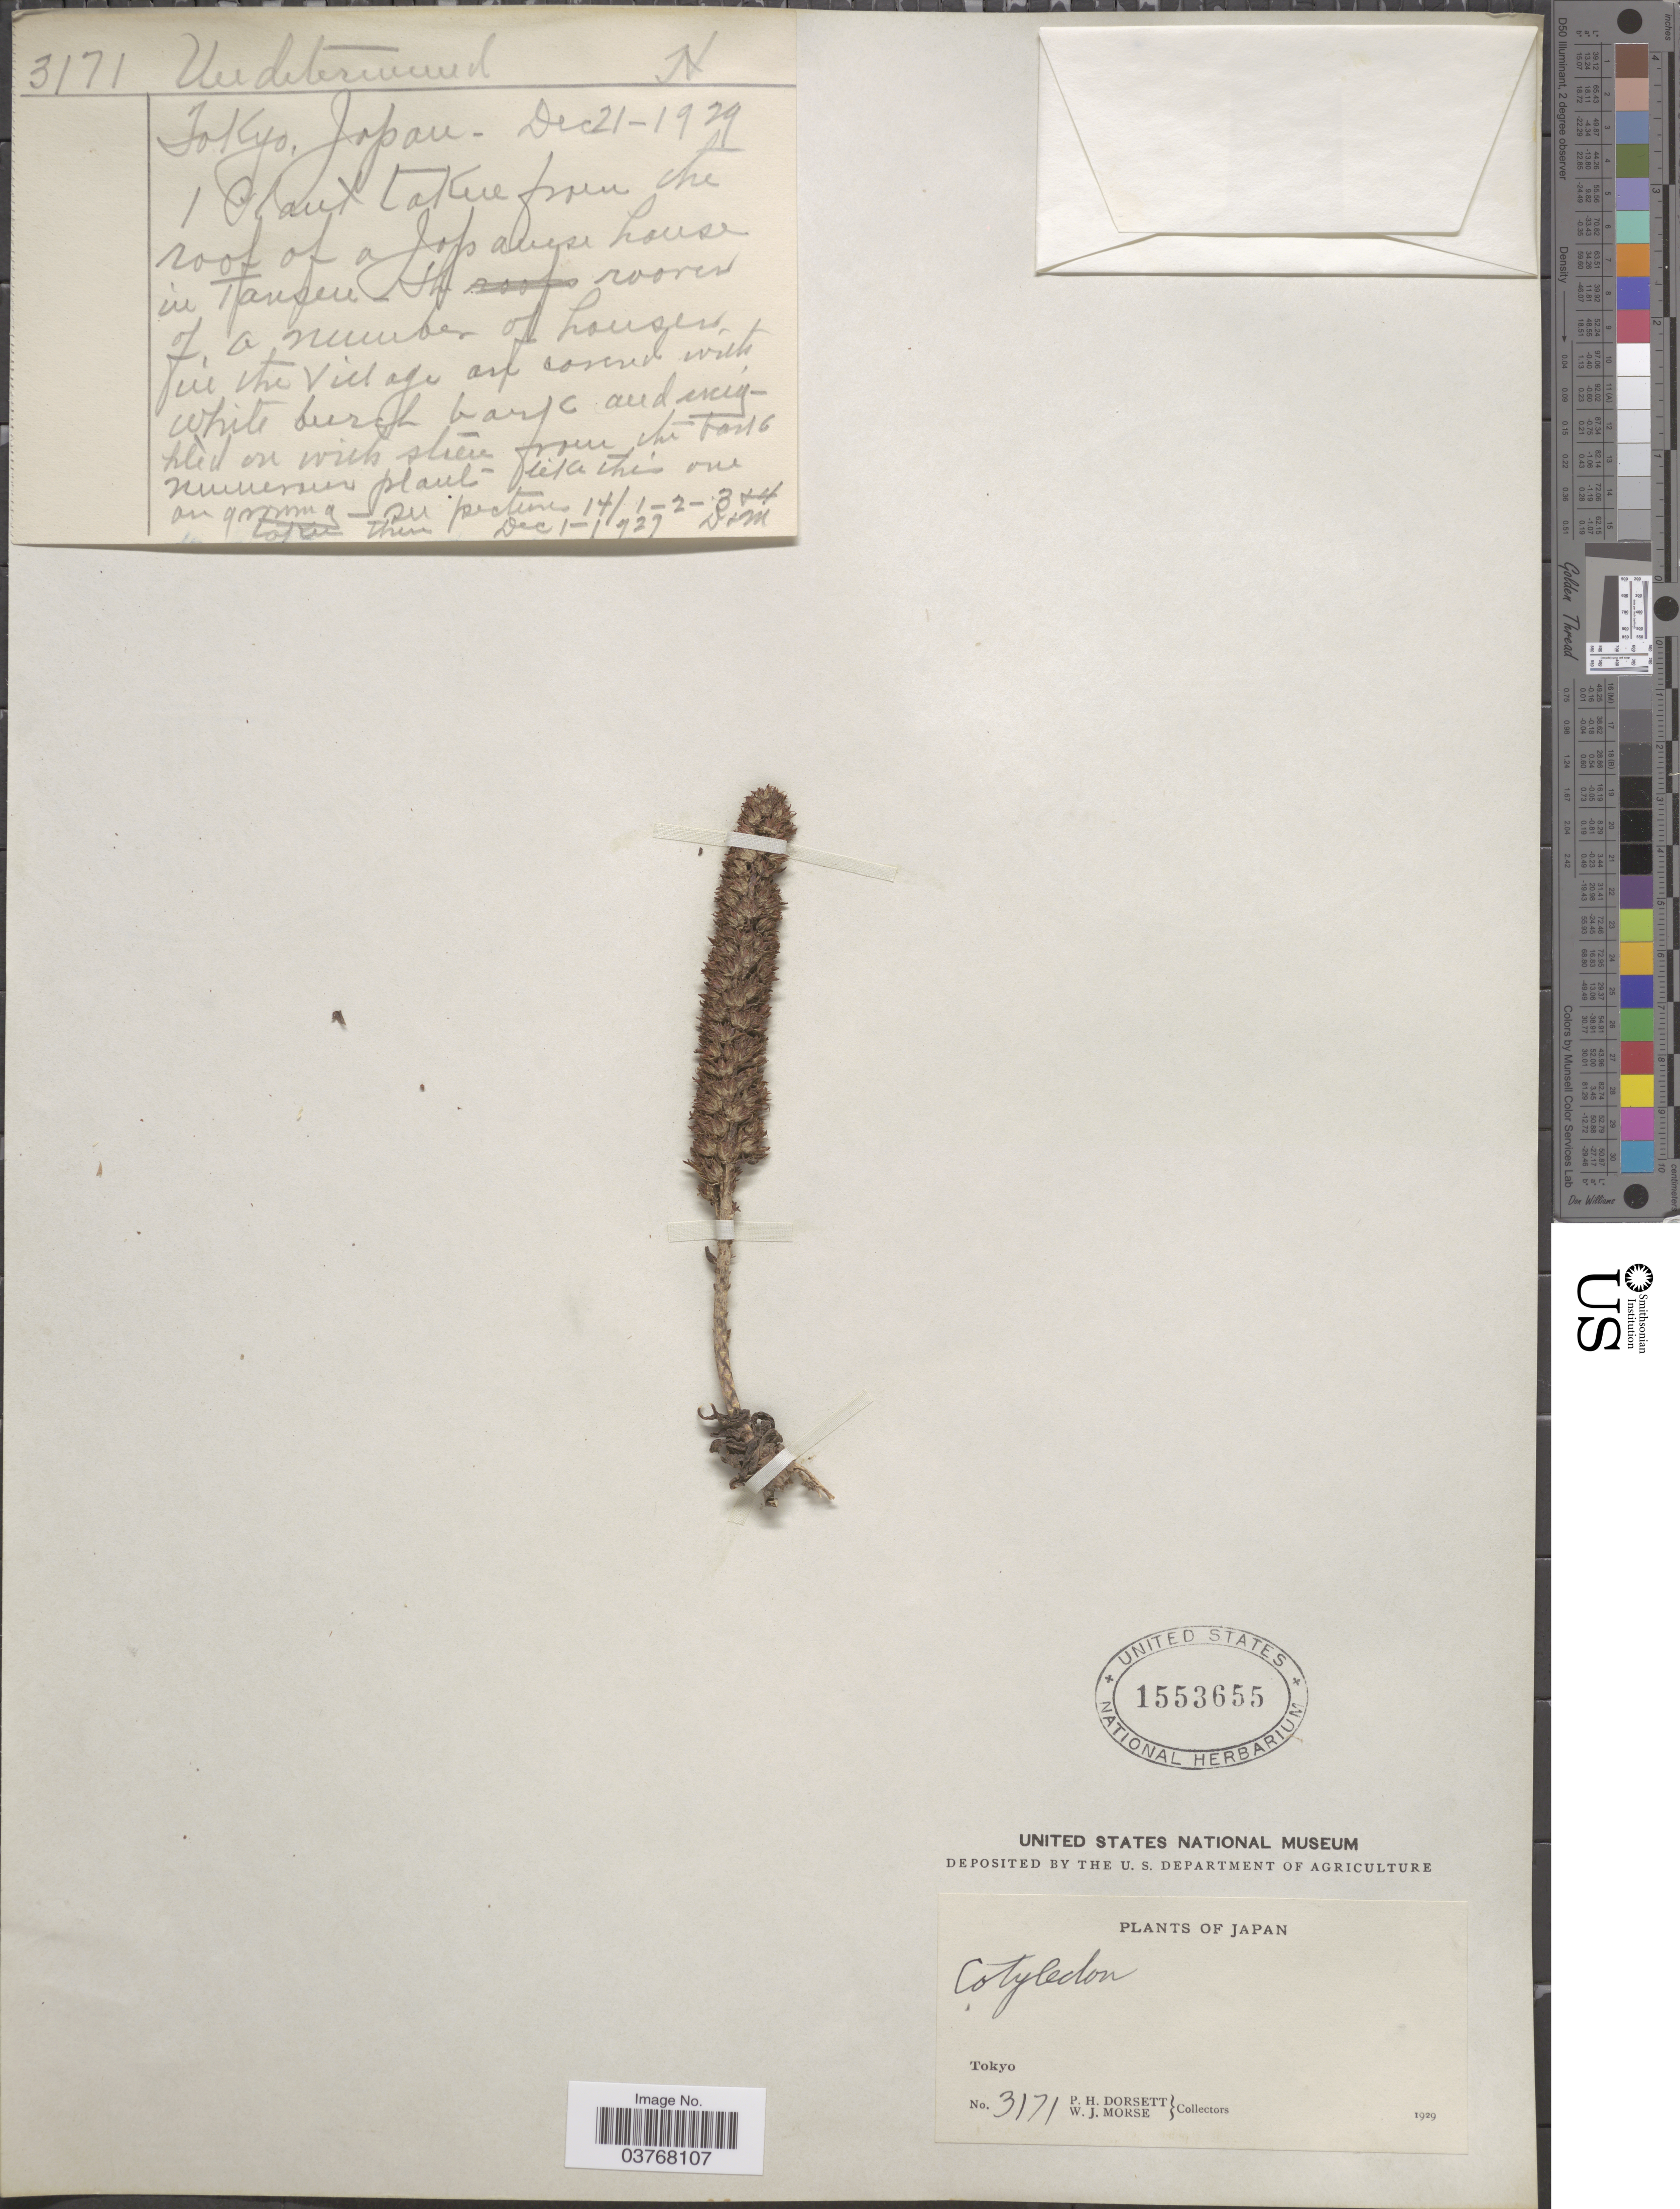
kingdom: Plantae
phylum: Tracheophyta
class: Magnoliopsida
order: Saxifragales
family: Crassulaceae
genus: Orostachys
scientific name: Orostachys fimbriata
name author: (Turcz.) A. Berger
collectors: P. H. Dorsett & W. J. Morse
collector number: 3171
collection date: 1929-12-21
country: Japan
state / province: Tokyo, Federal City of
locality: Tokyo.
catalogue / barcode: US 1553655